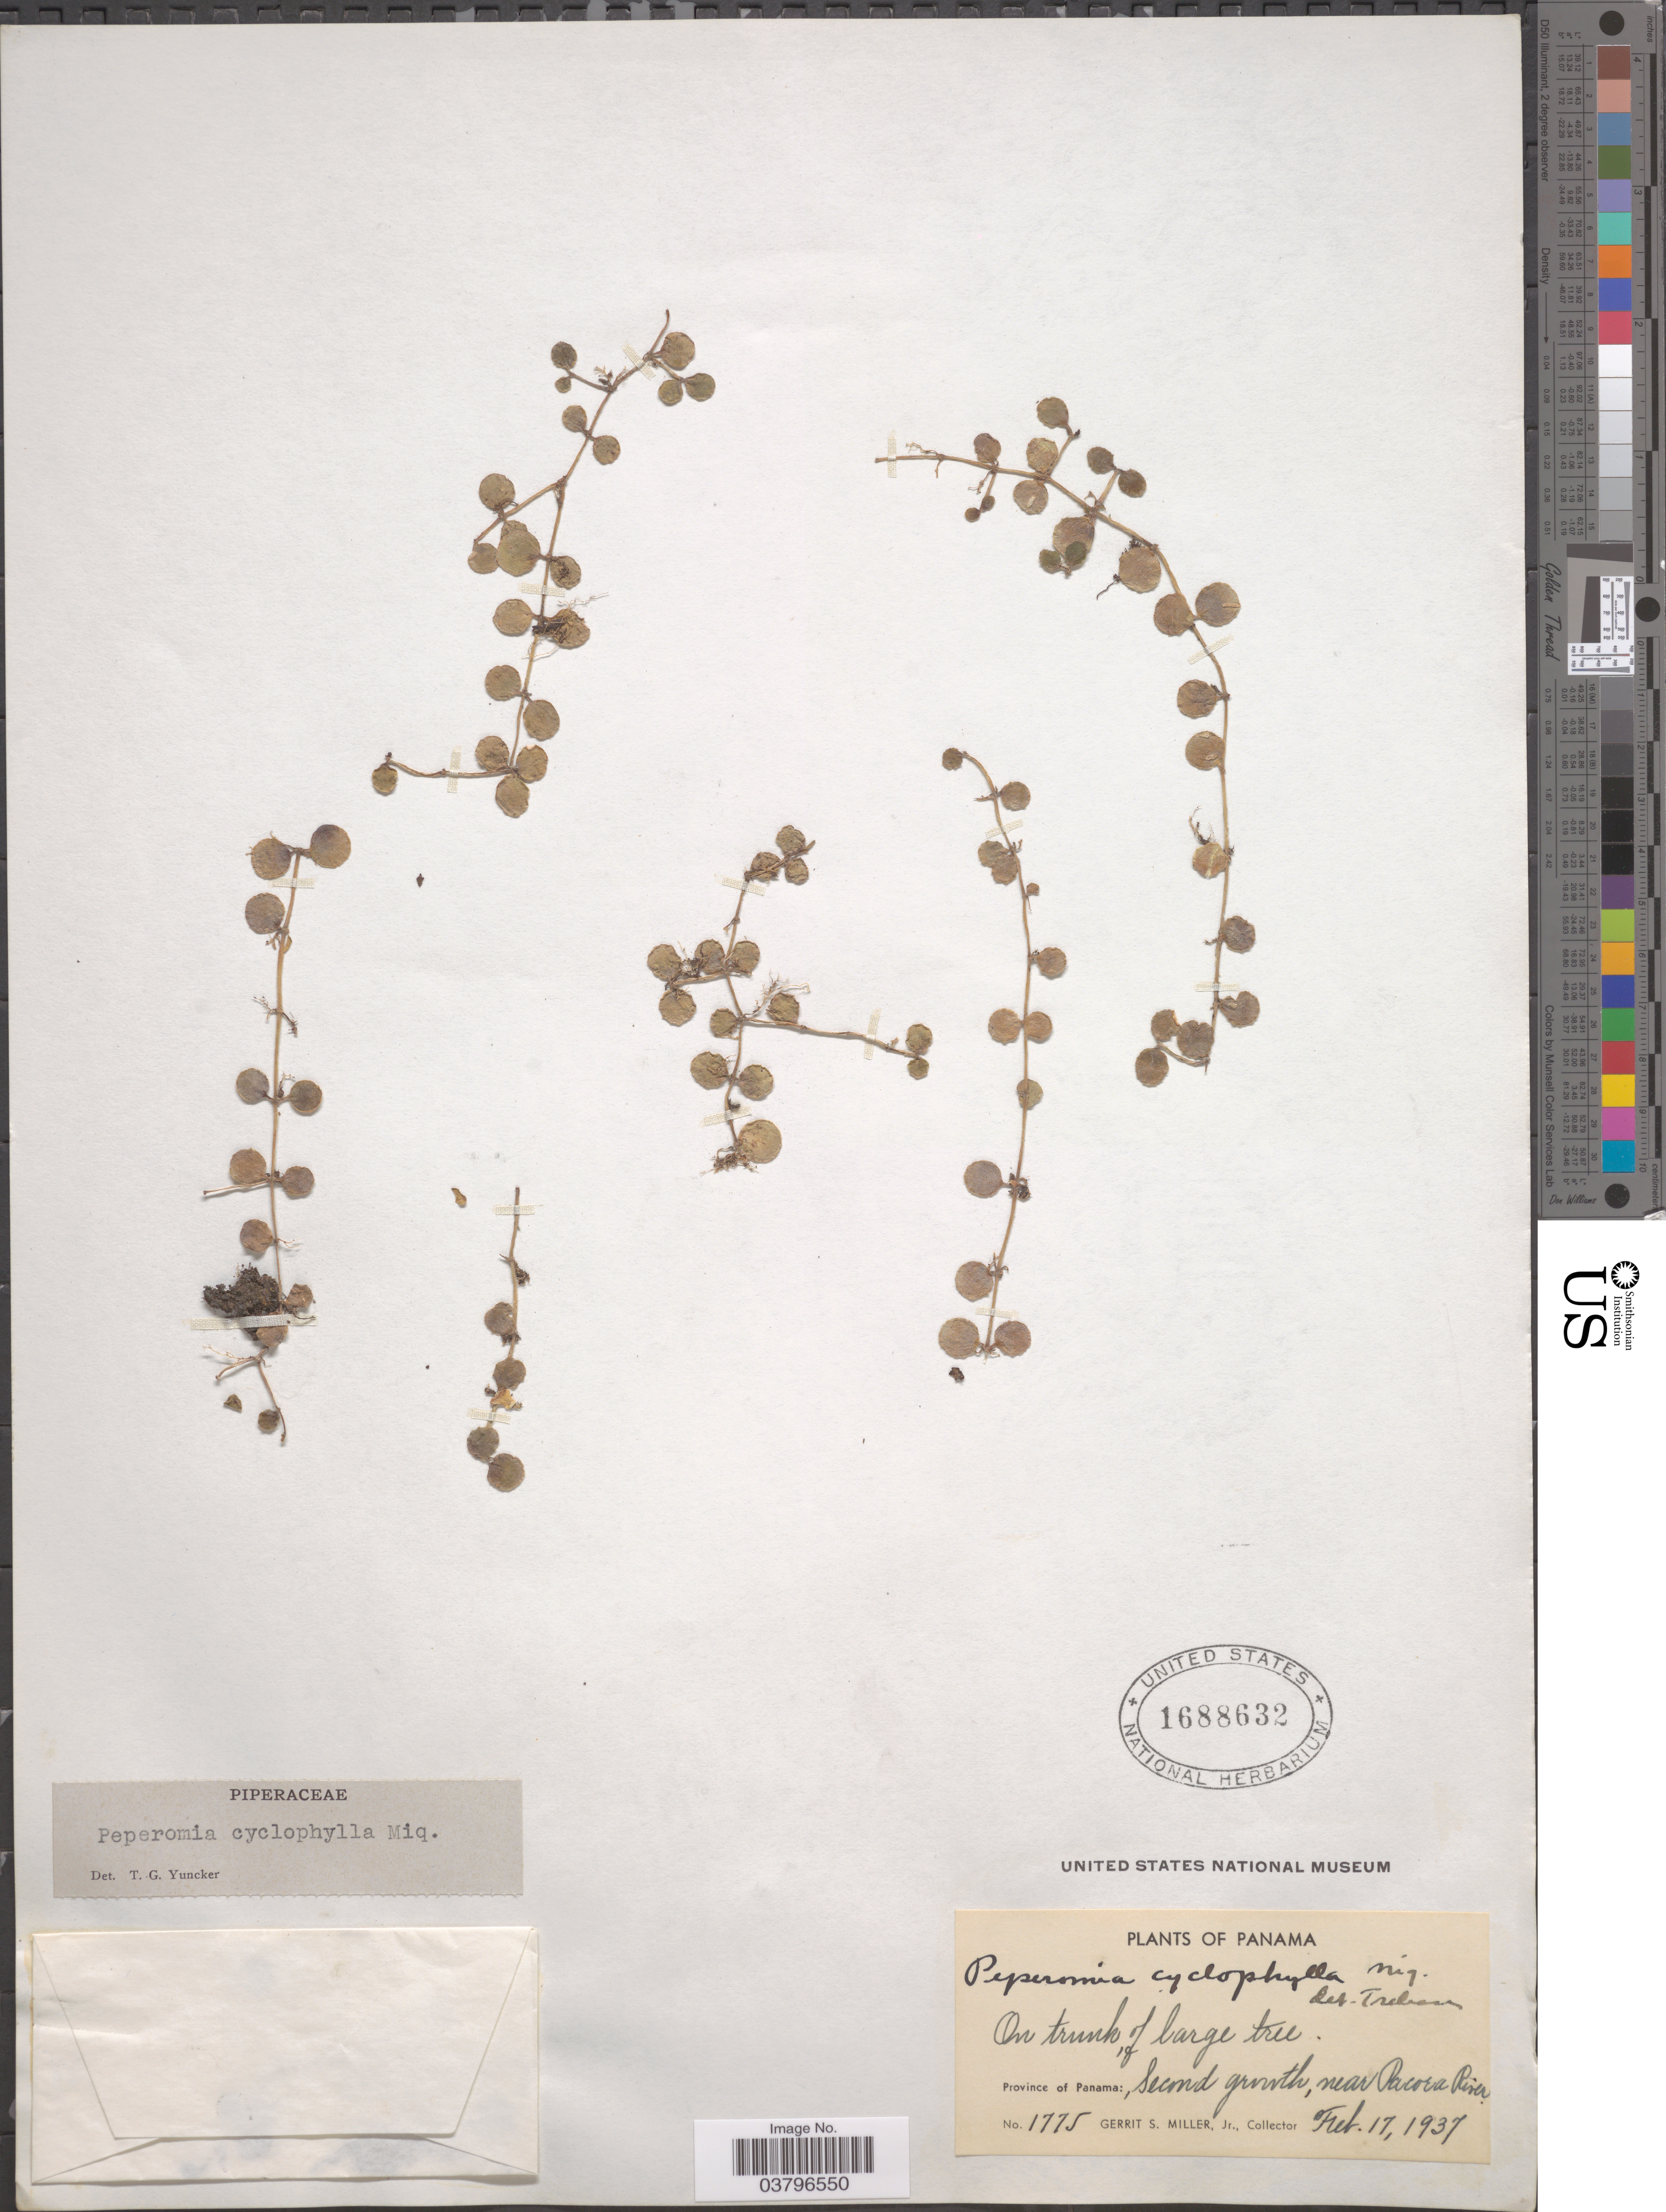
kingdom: Plantae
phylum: Tracheophyta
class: Magnoliopsida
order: Piperales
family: Piperaceae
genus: Peperomia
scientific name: Peperomia cyclophylla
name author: Miq.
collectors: G. S. Miller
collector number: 1775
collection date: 1937-02-17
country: Panama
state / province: Panamá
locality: Second growth, near Pacora River.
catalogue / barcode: US 1688632